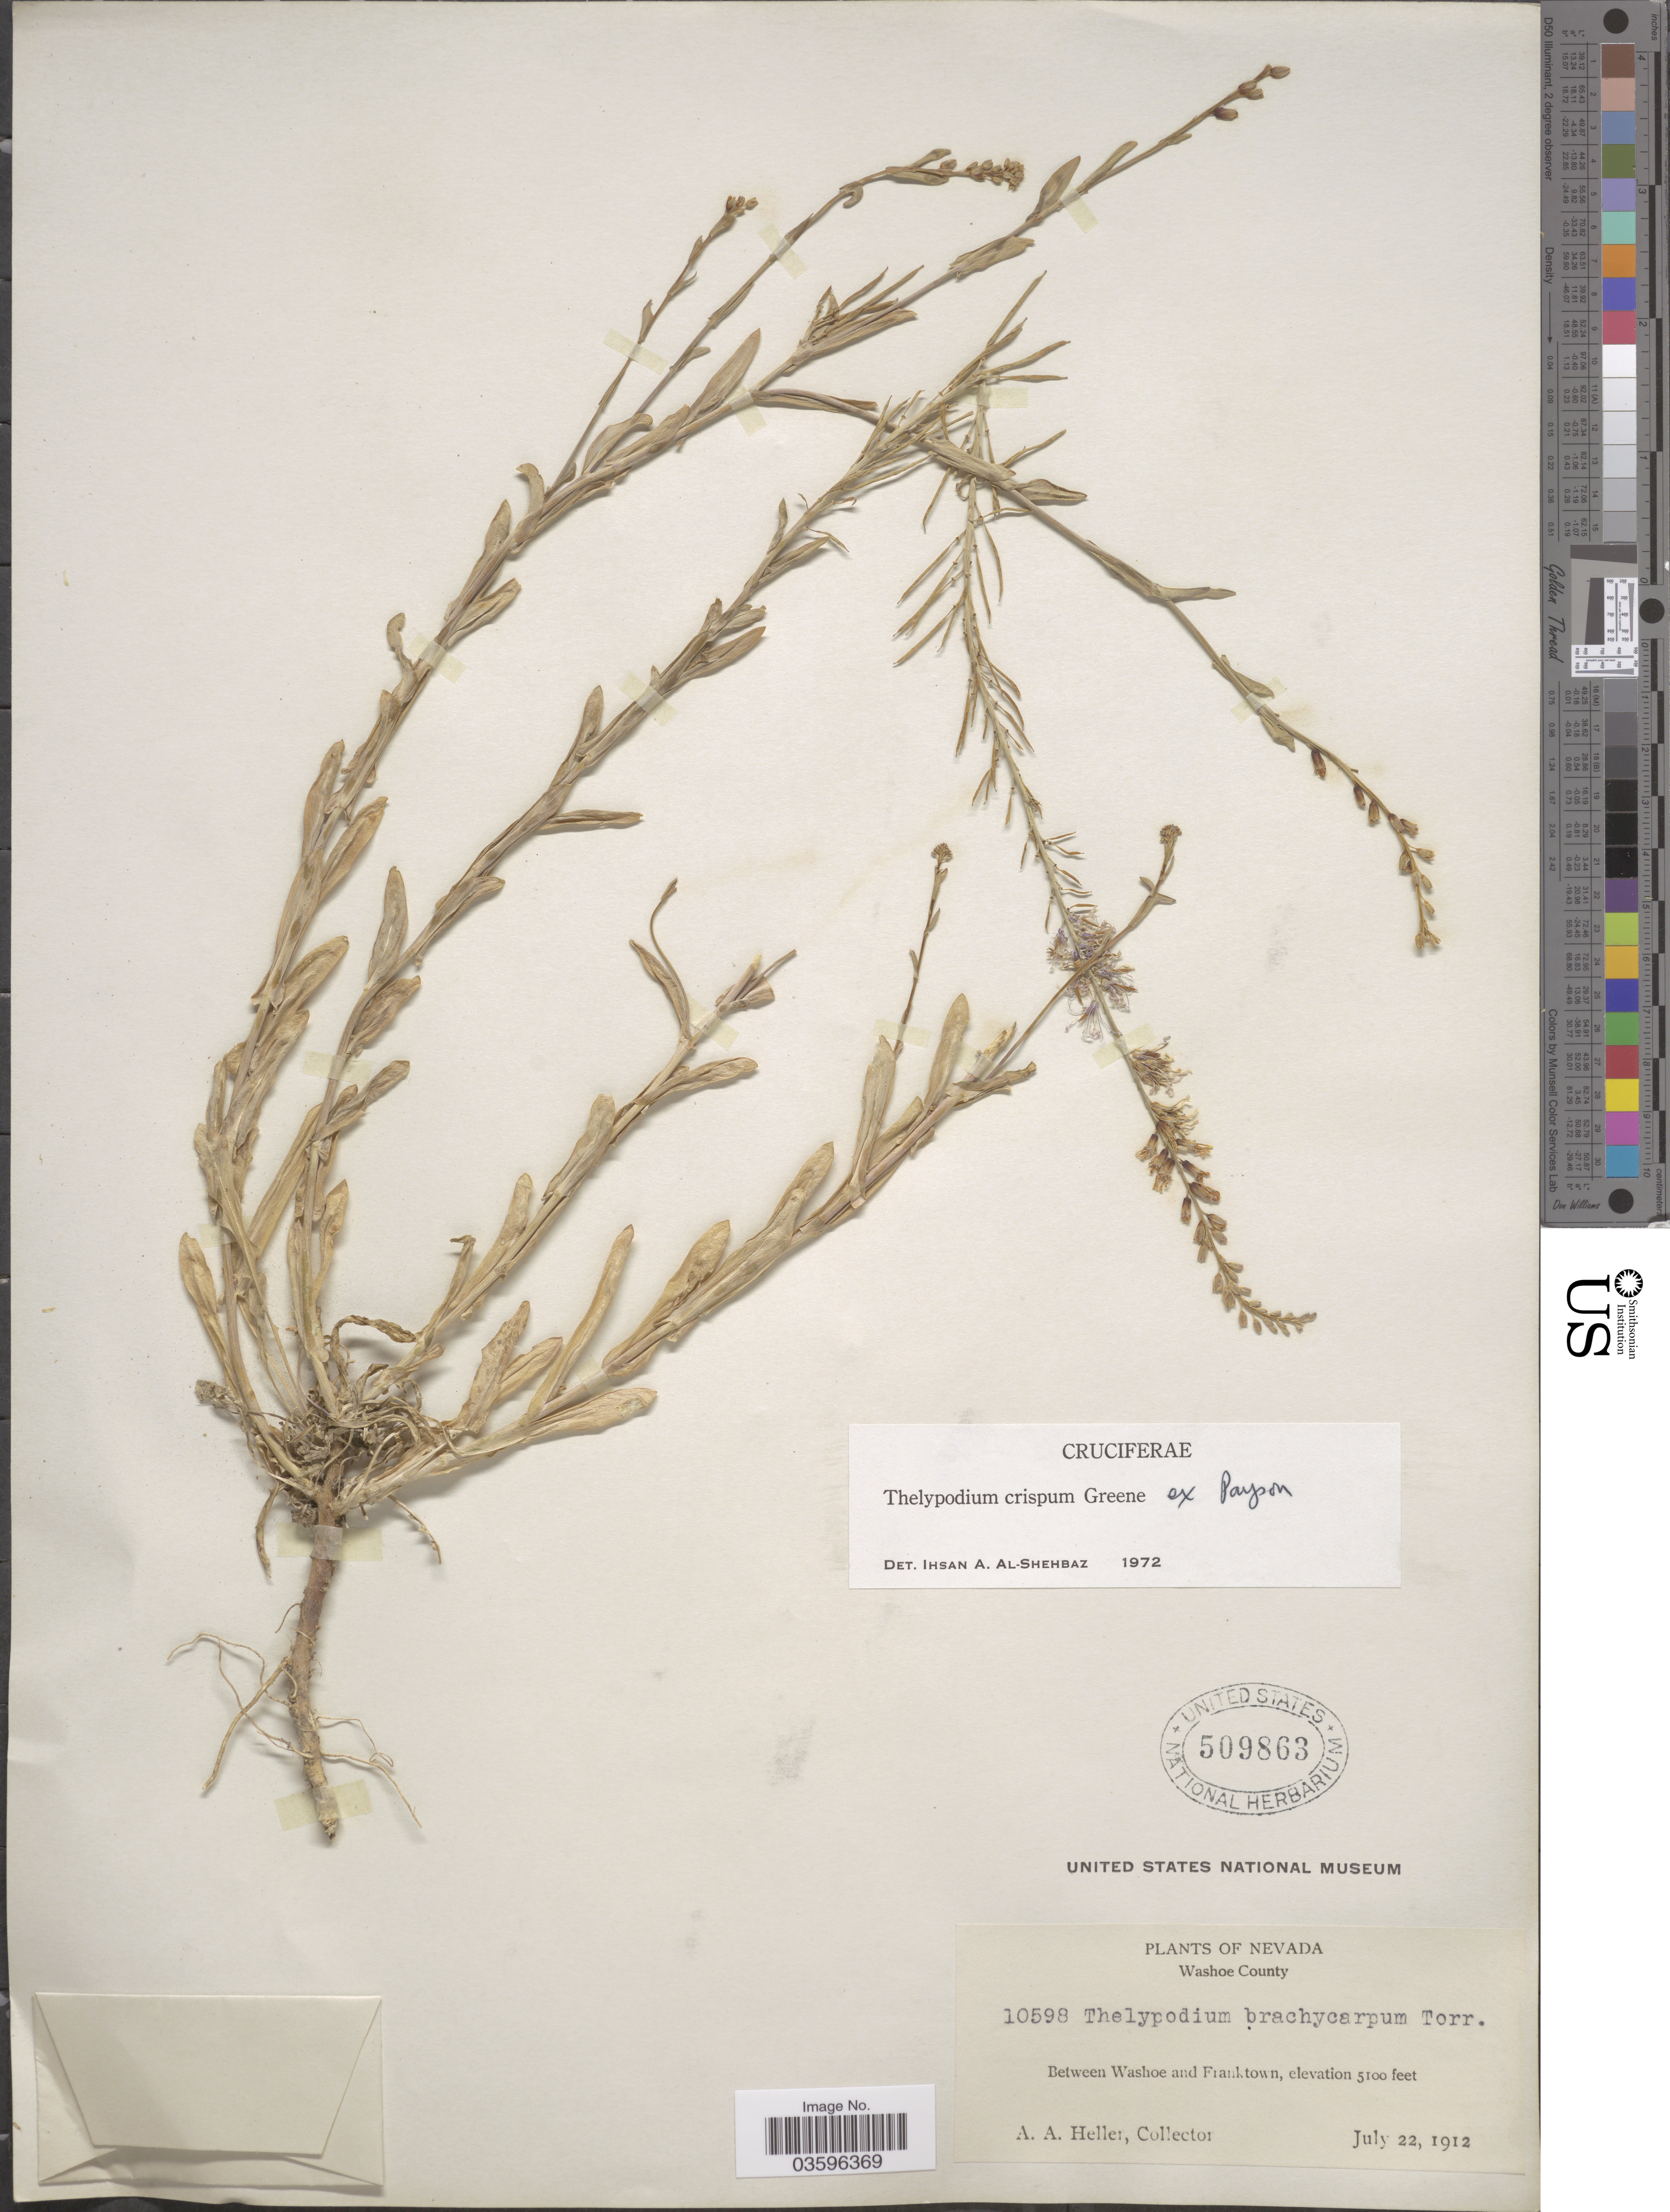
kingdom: Plantae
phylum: Tracheophyta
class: Magnoliopsida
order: Brassicales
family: Brassicaceae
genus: Thelypodium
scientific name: Thelypodium crispum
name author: Greene ex Payson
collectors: A. A. Heller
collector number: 10598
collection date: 1912-07-22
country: United States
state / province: Nevada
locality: Washoe County. Between Washoe and Franktown.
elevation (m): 1554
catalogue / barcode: US 509863